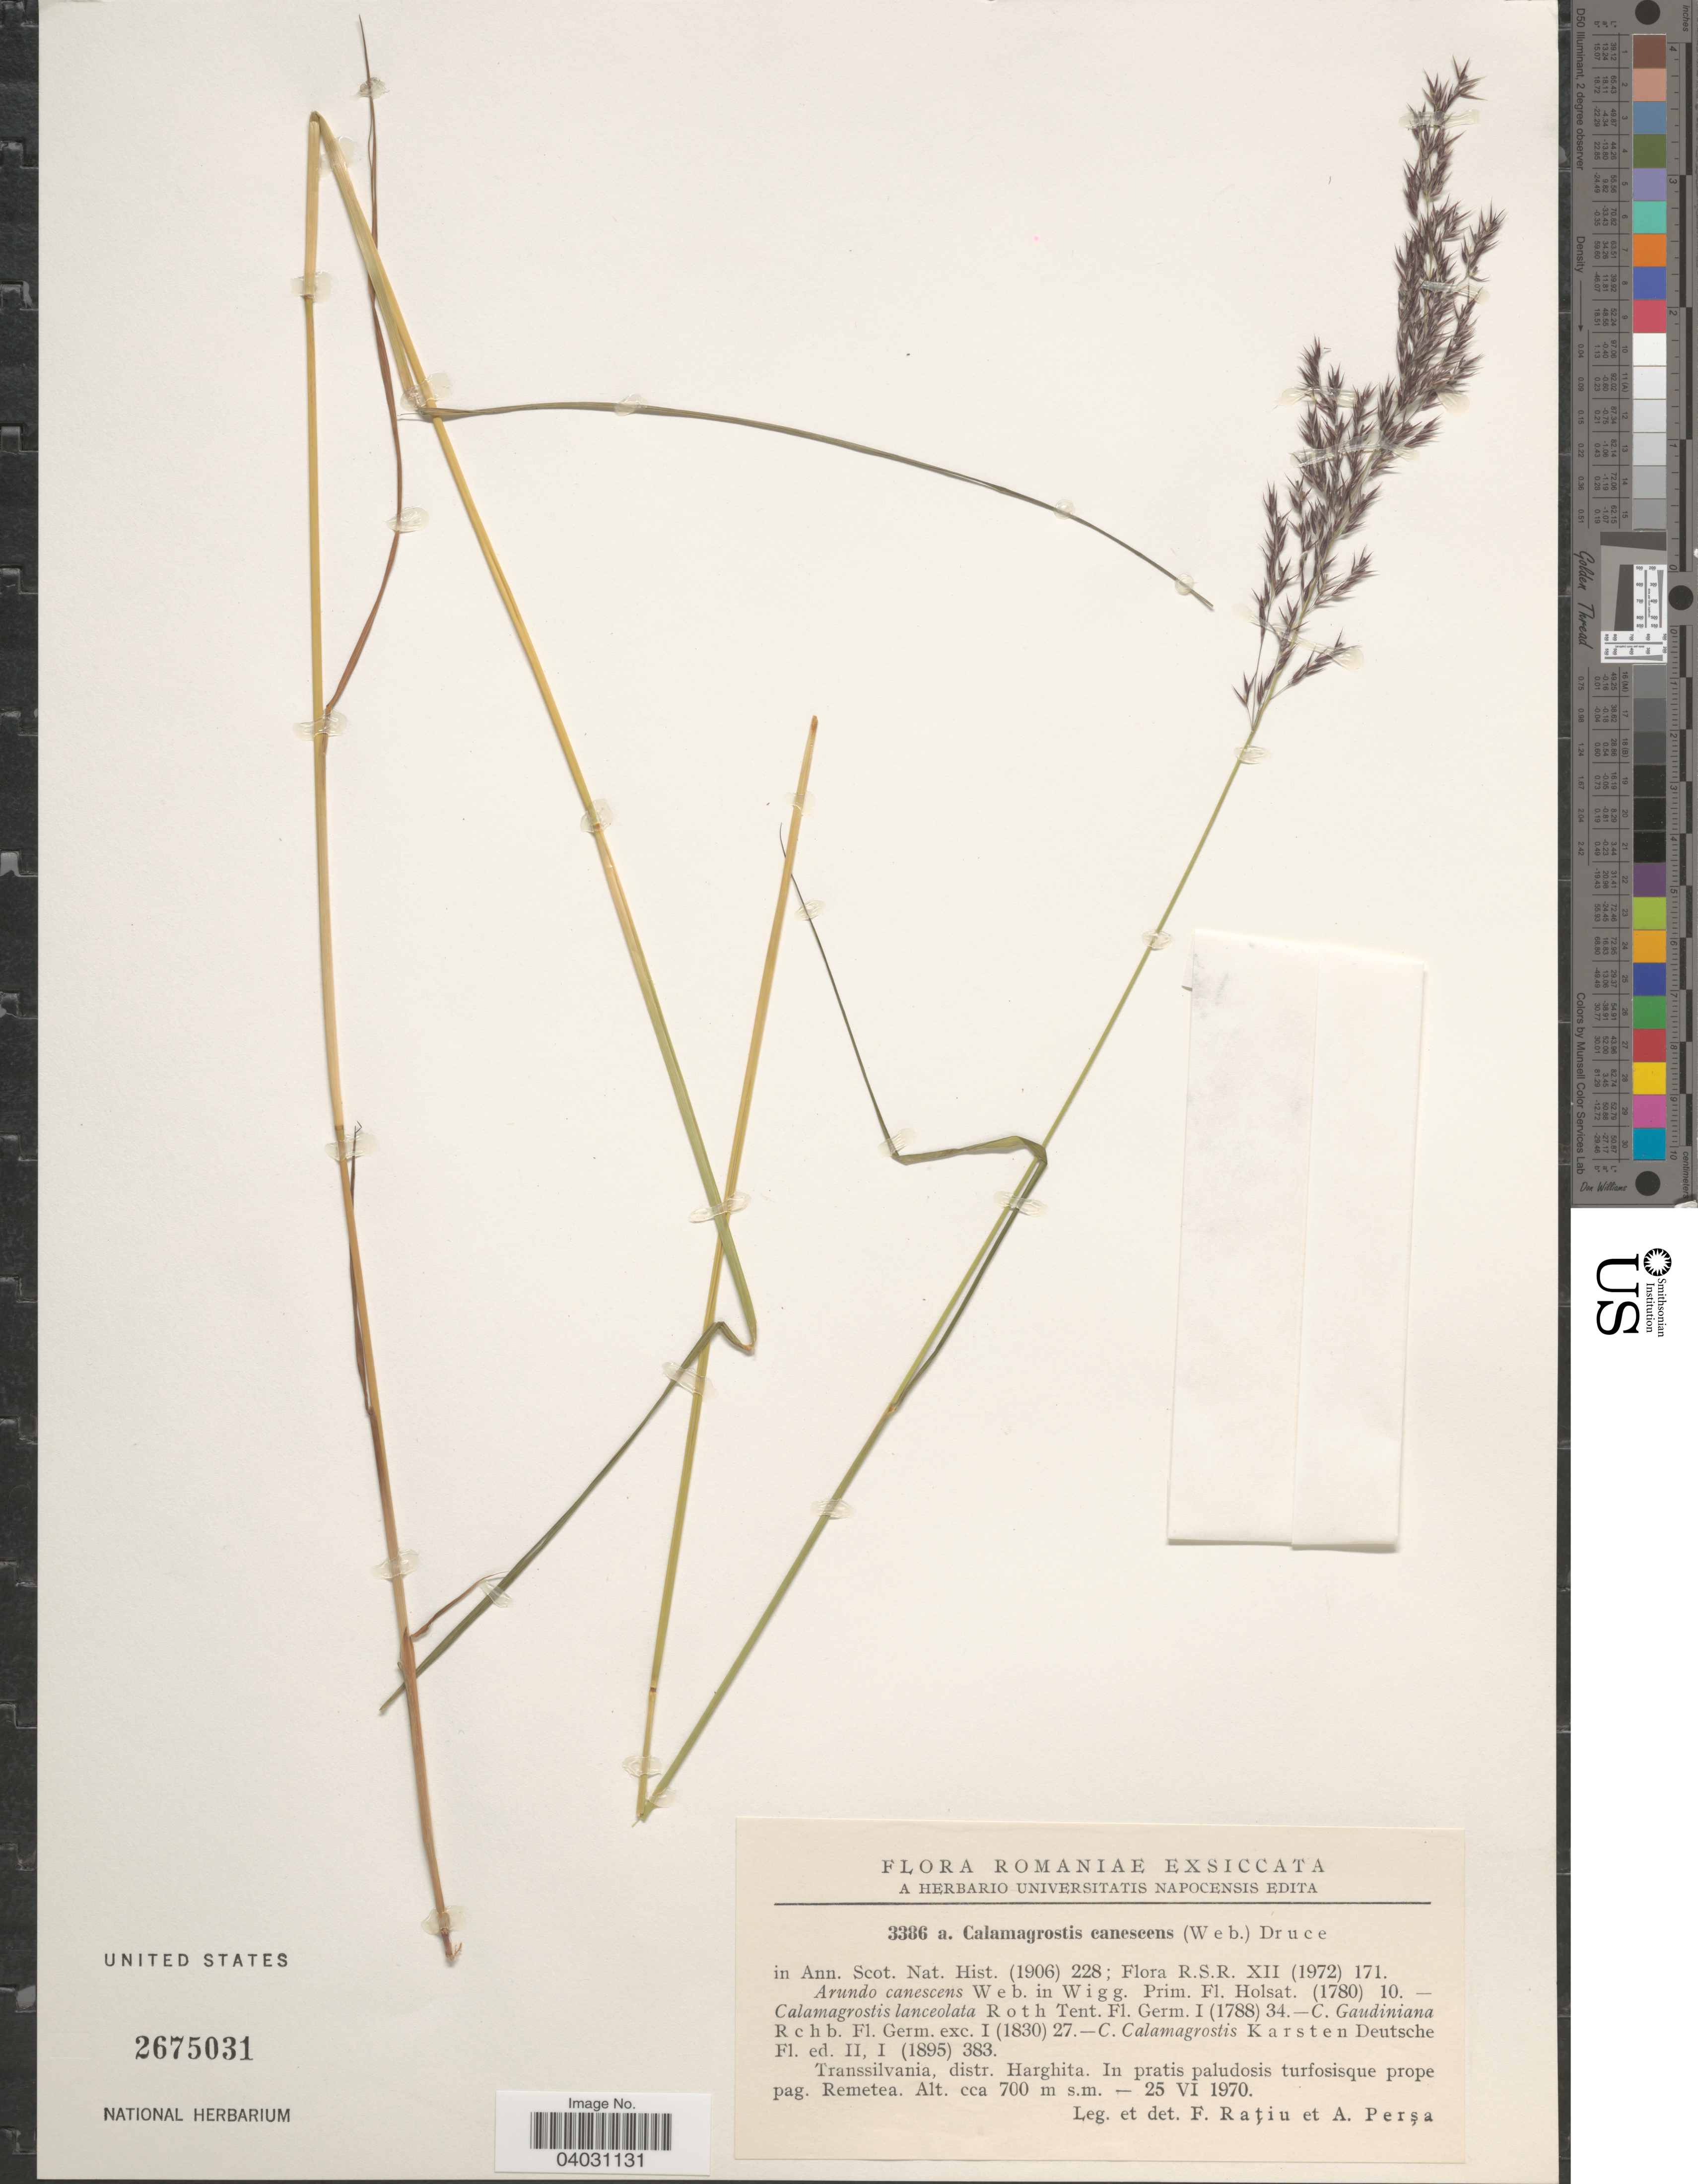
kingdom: Plantae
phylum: Tracheophyta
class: Liliopsida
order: Poales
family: Poaceae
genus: Calamagrostis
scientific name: Calamagrostis canescens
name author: (G.H. Weber) Roth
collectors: F. Ratiu & A. Persa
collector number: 3386 a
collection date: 1970-06-25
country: Romania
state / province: Harghita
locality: Transsilvania, distr. Harghita. In pratis paludosis turfosisque prope pag. Remetea.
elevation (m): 700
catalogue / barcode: US 2675031